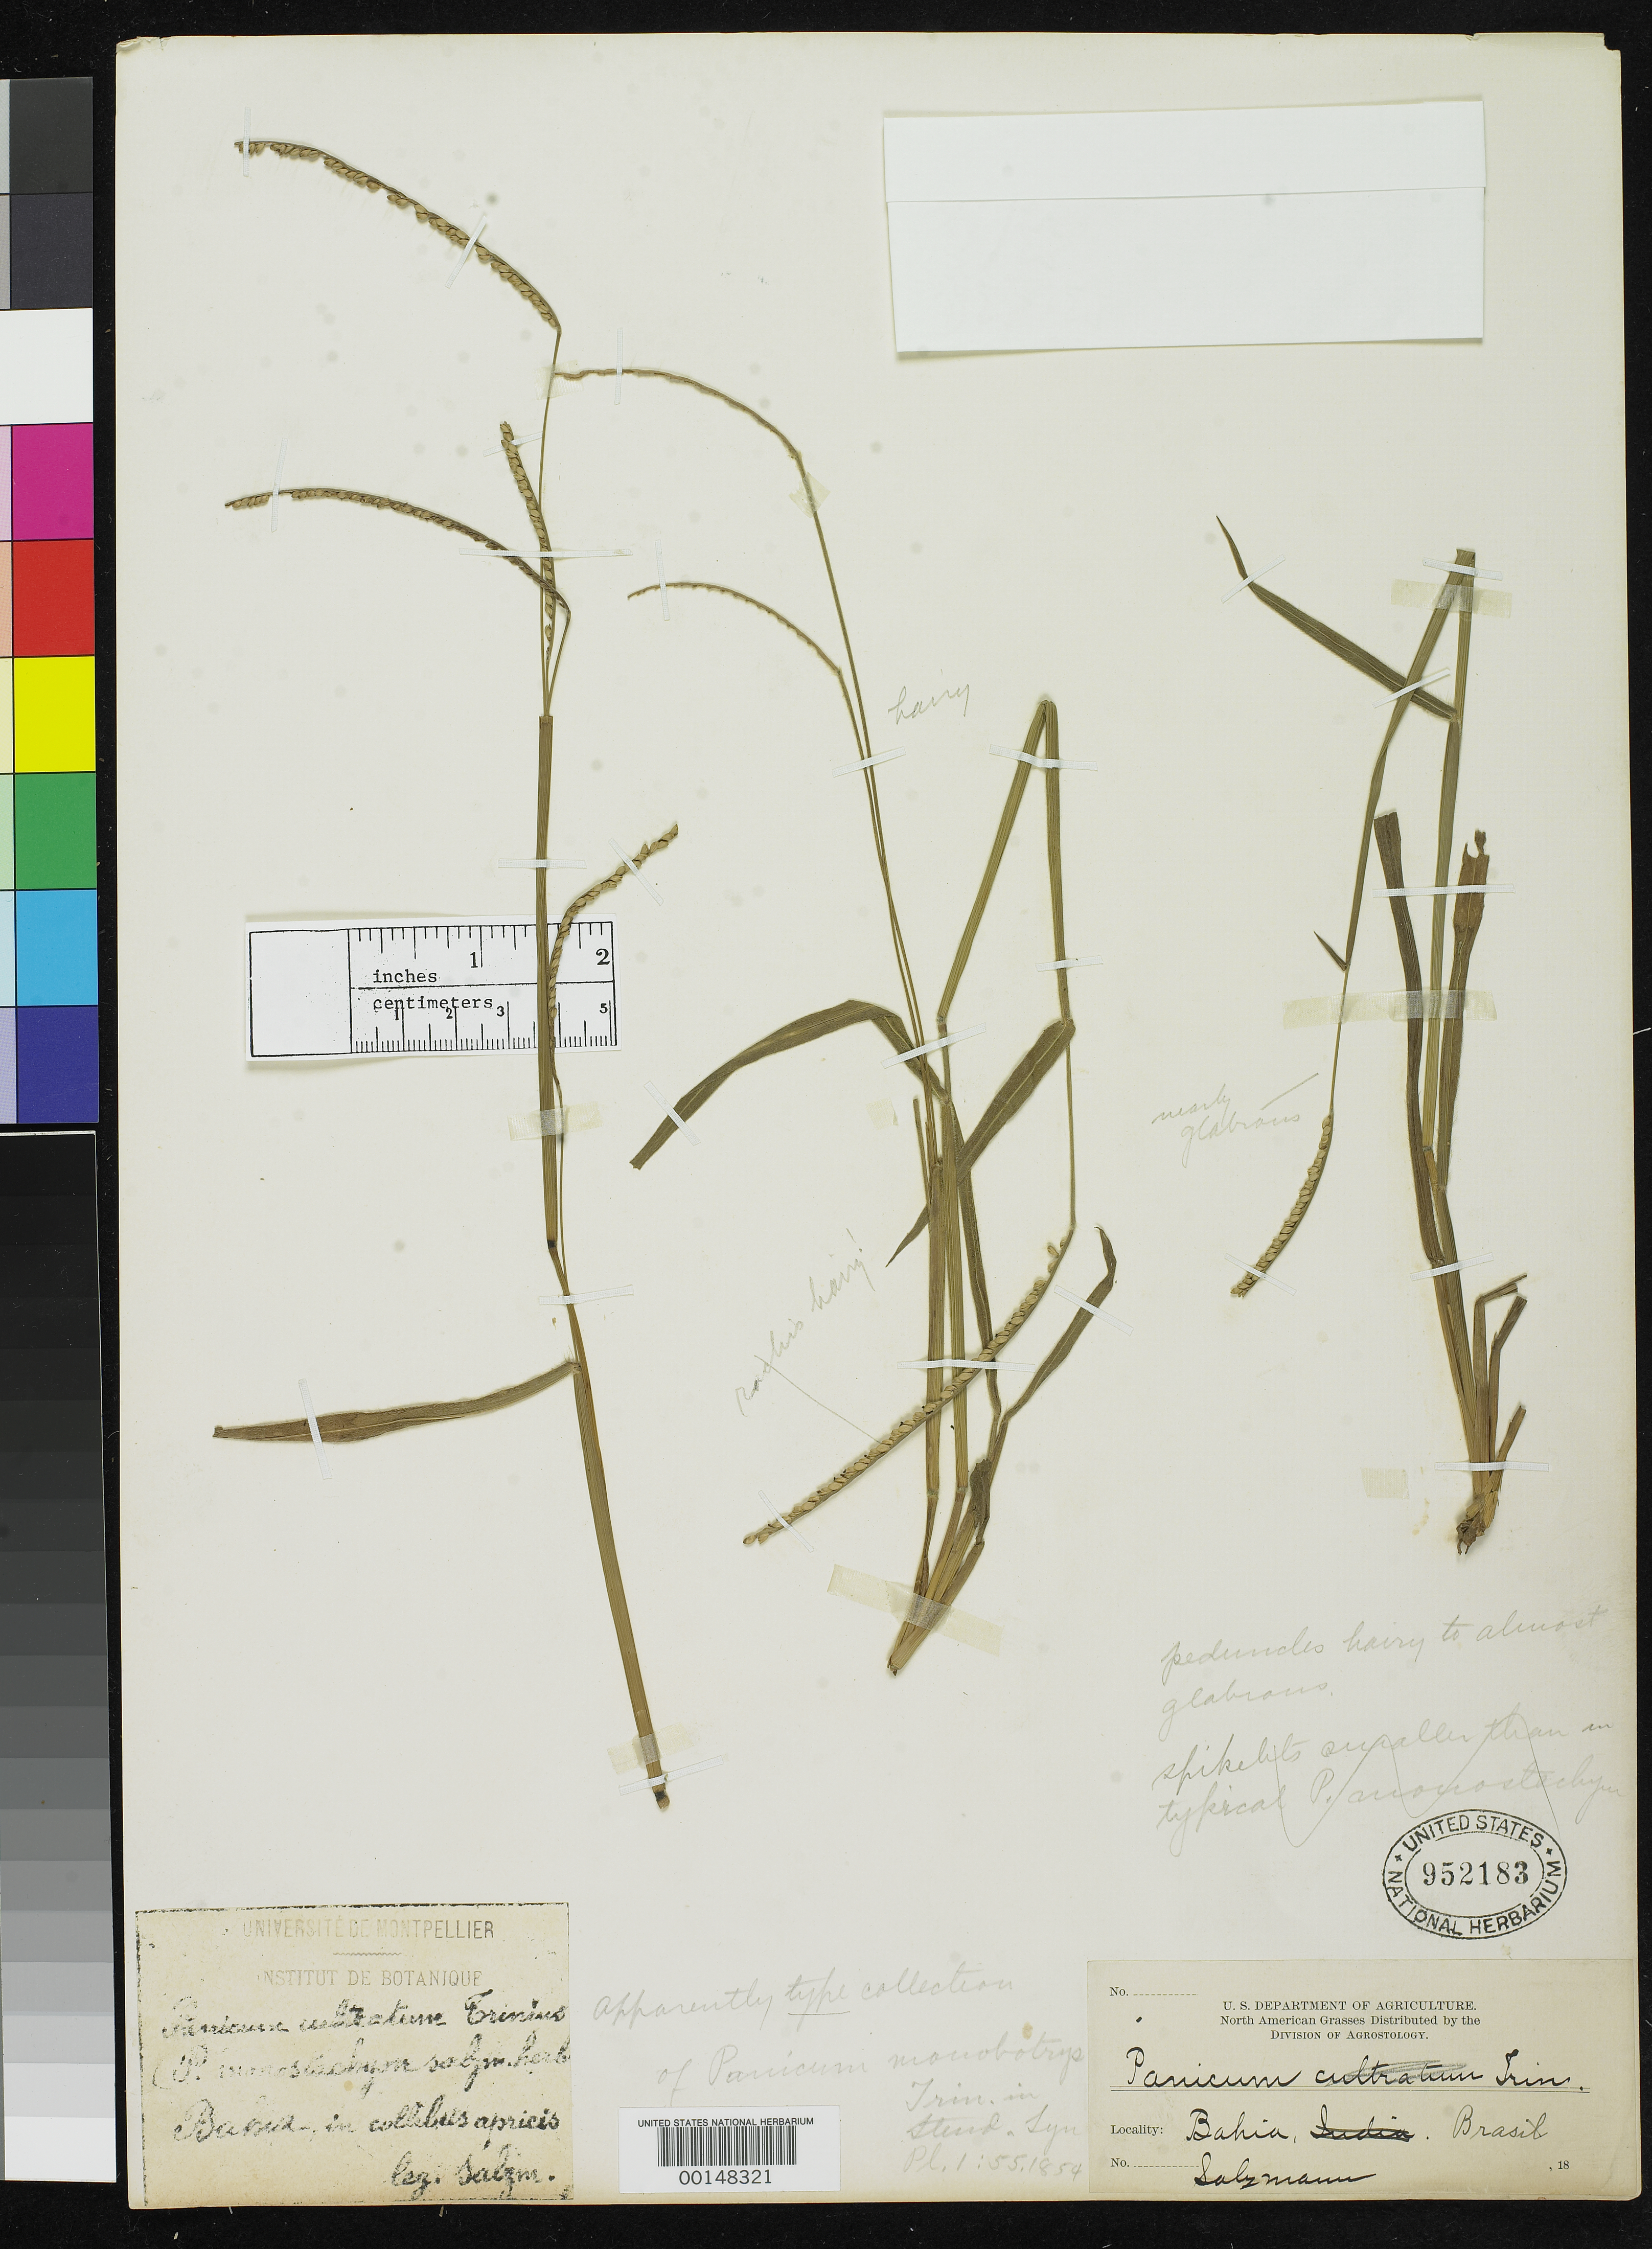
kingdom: Plantae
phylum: Tracheophyta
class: Liliopsida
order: Poales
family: Poaceae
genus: Panicum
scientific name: Panicum monobotrys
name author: Trin. ex Steud.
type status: Type Fragment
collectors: P. Salzmann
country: Brazil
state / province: Bahia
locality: North of Esplanda city on road to Jaquera.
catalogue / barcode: US 952183